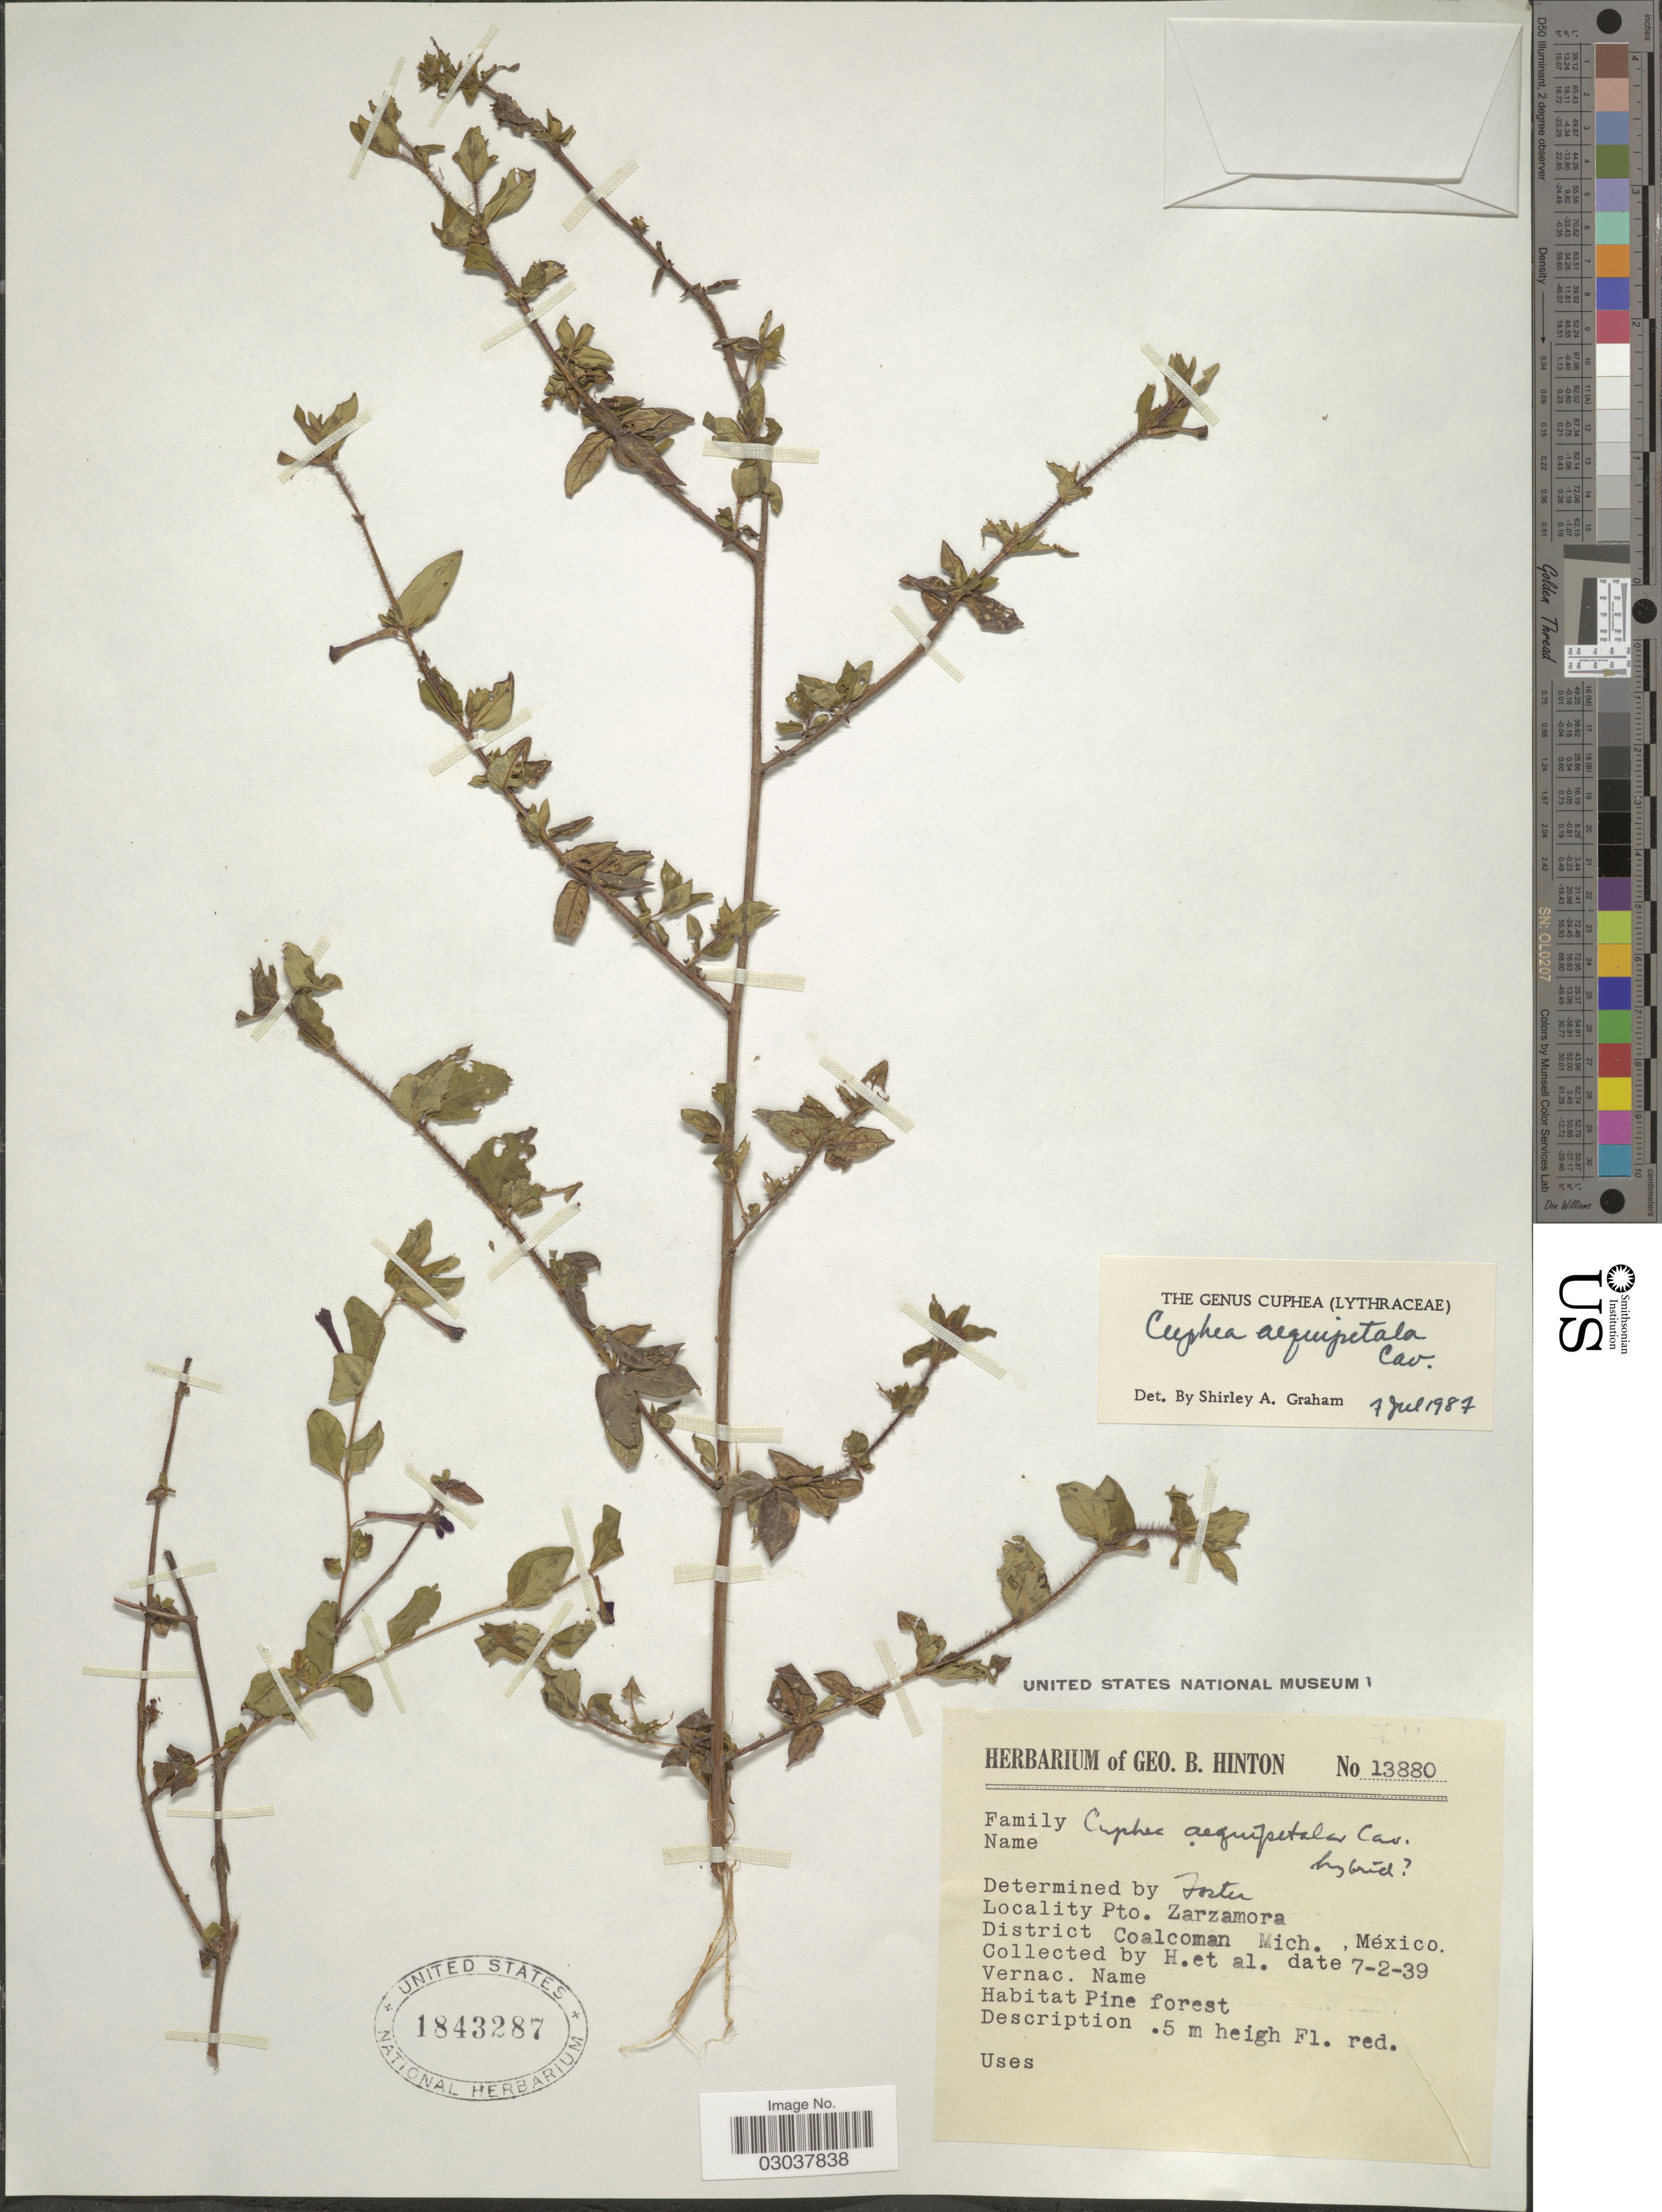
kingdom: Plantae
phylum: Tracheophyta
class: Magnoliopsida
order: Myrtales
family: Lythraceae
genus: Cuphea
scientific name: Cuphea aequipetala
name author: Cav.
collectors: G. B. Hinton & et al.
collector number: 13880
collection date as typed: Transcribed d/m/y: 7/2/39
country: Mexico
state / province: Michoacán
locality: Pto. Zarzamora. District Coalcoman Mich.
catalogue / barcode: US 1843287